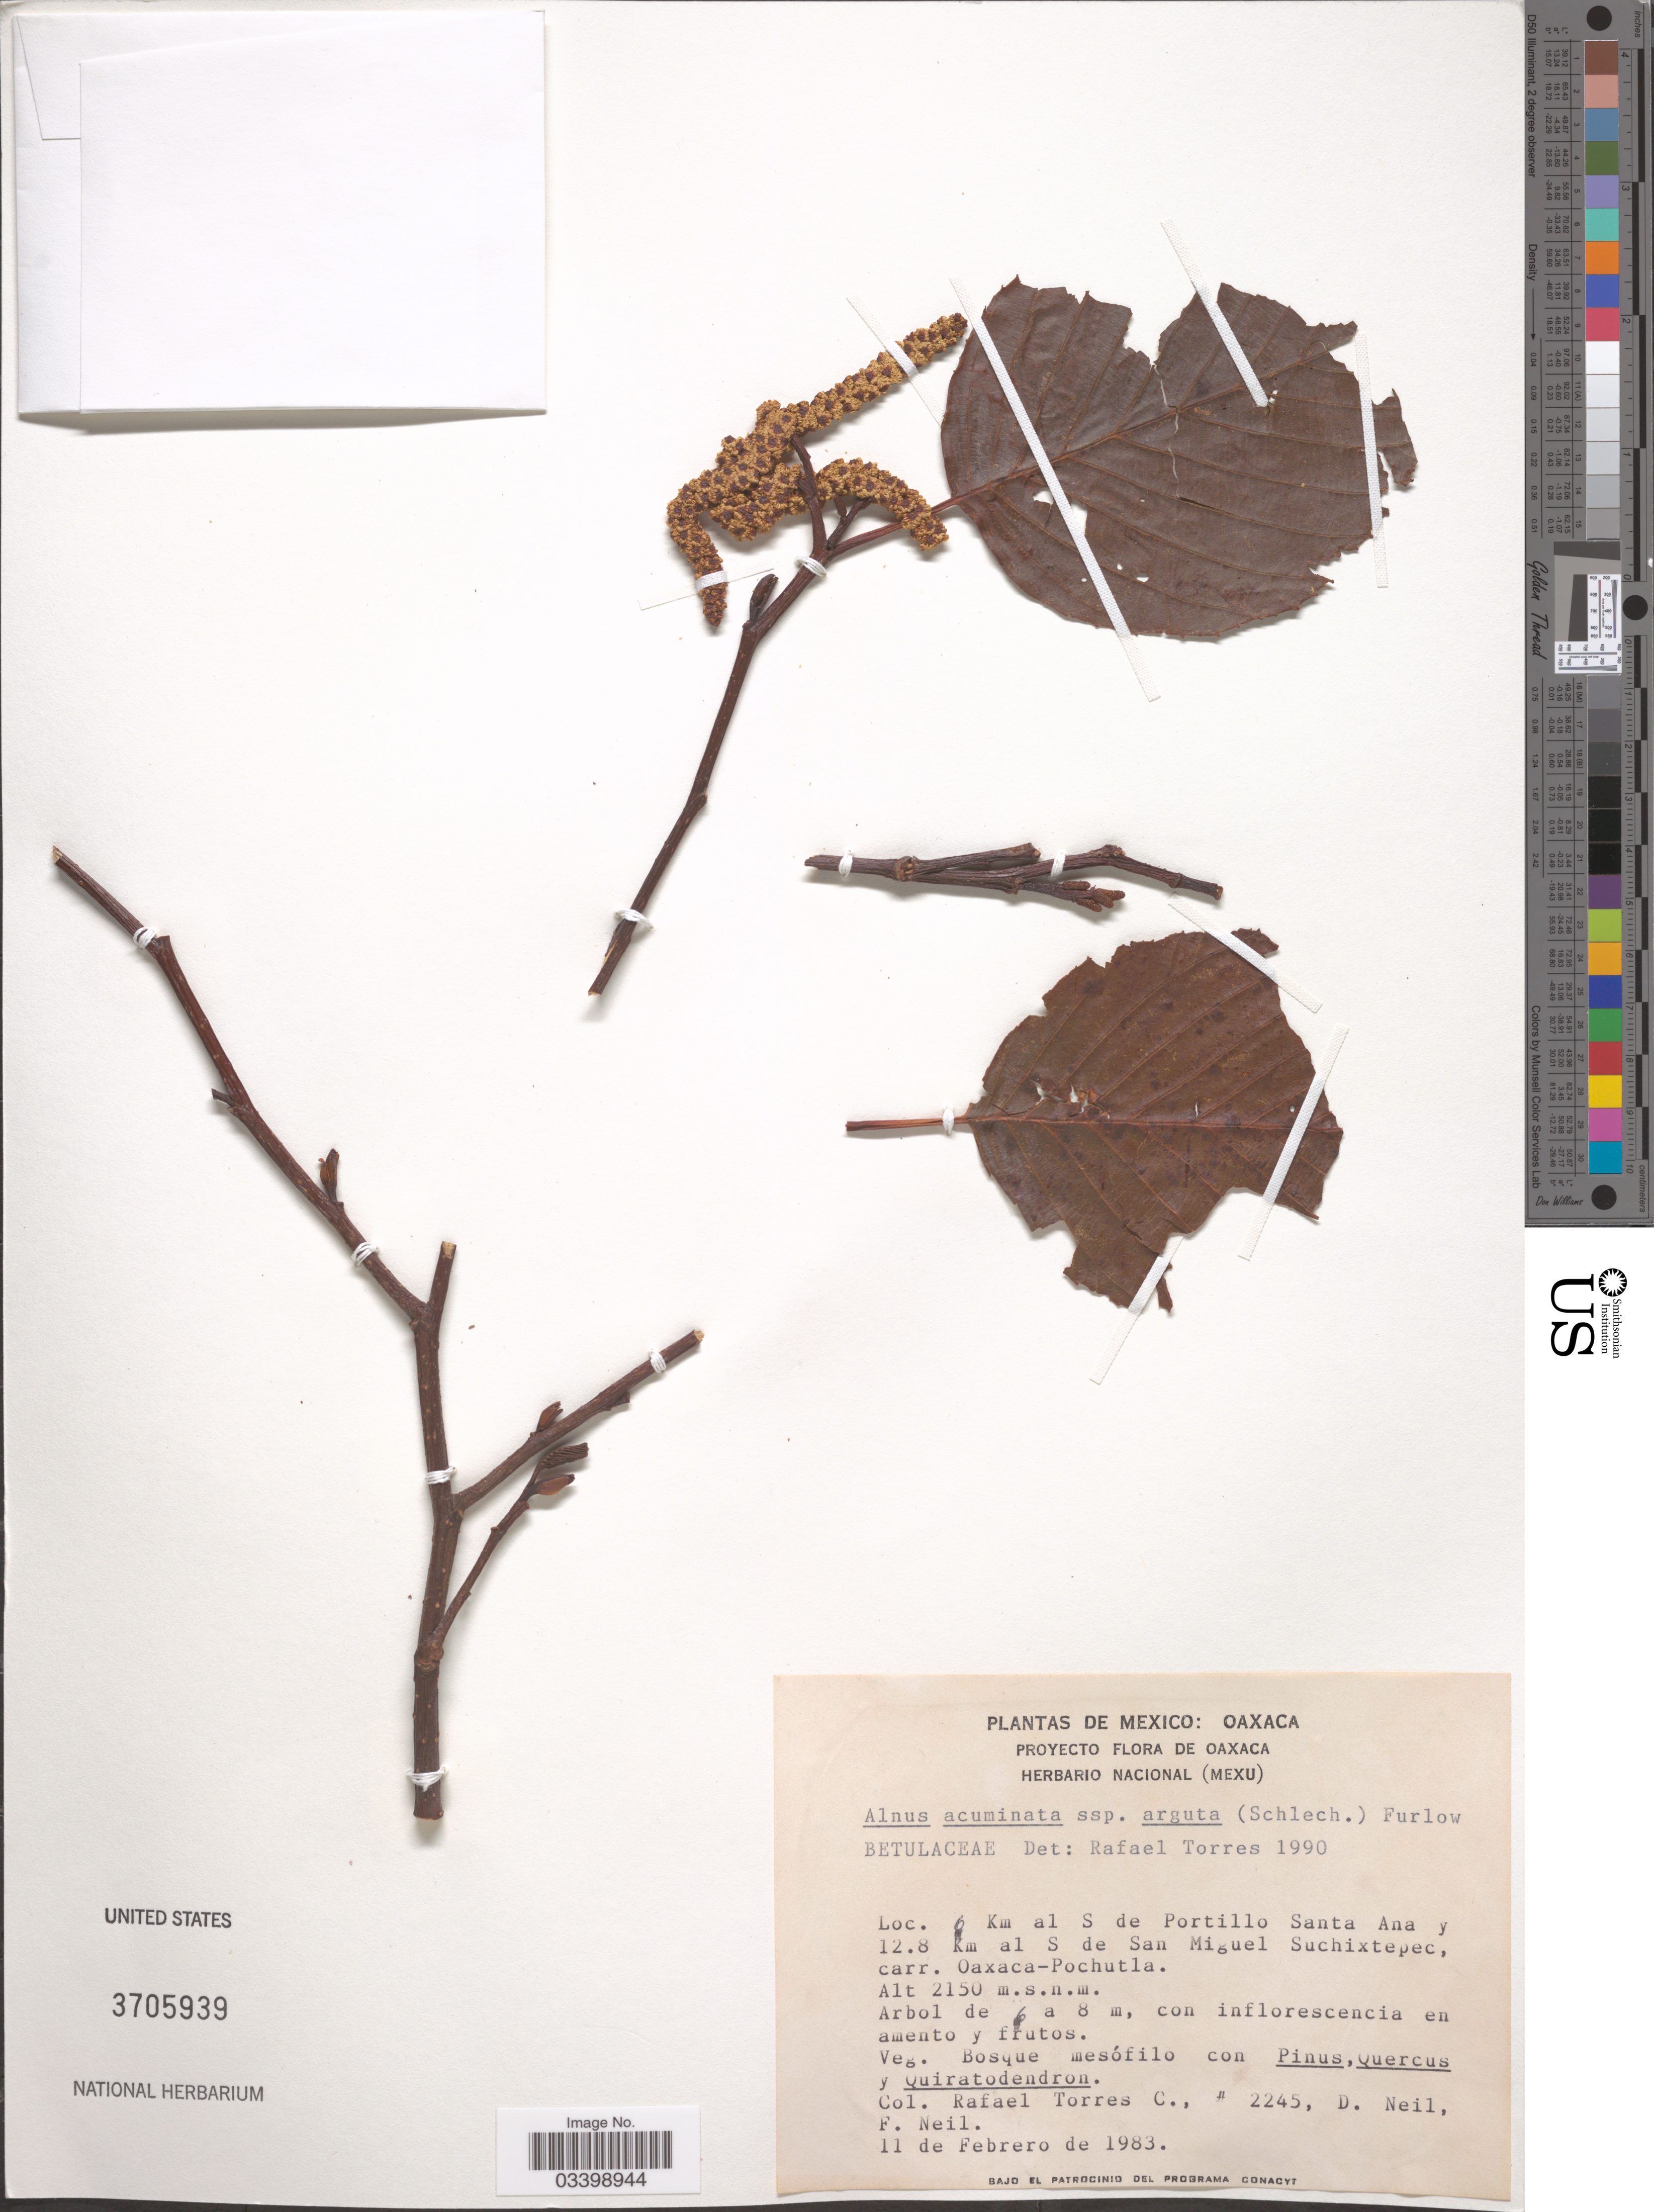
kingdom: Plantae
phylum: Tracheophyta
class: Magnoliopsida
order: Fagales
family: Betulaceae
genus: Alnus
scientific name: Alnus acuminata subsp. arguta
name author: (Schltdl.) Furlow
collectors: R. Torres C., D. A. Neil & F. Neil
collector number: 2245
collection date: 1983-02-11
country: Mexico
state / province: Oaxaca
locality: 6 Km al S de Portillo Santa Ana y 12.8 Km al S de San Miguel Suchixtepec, carr. Oaxaca-Pochutla.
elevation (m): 2150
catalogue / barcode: US 3705939